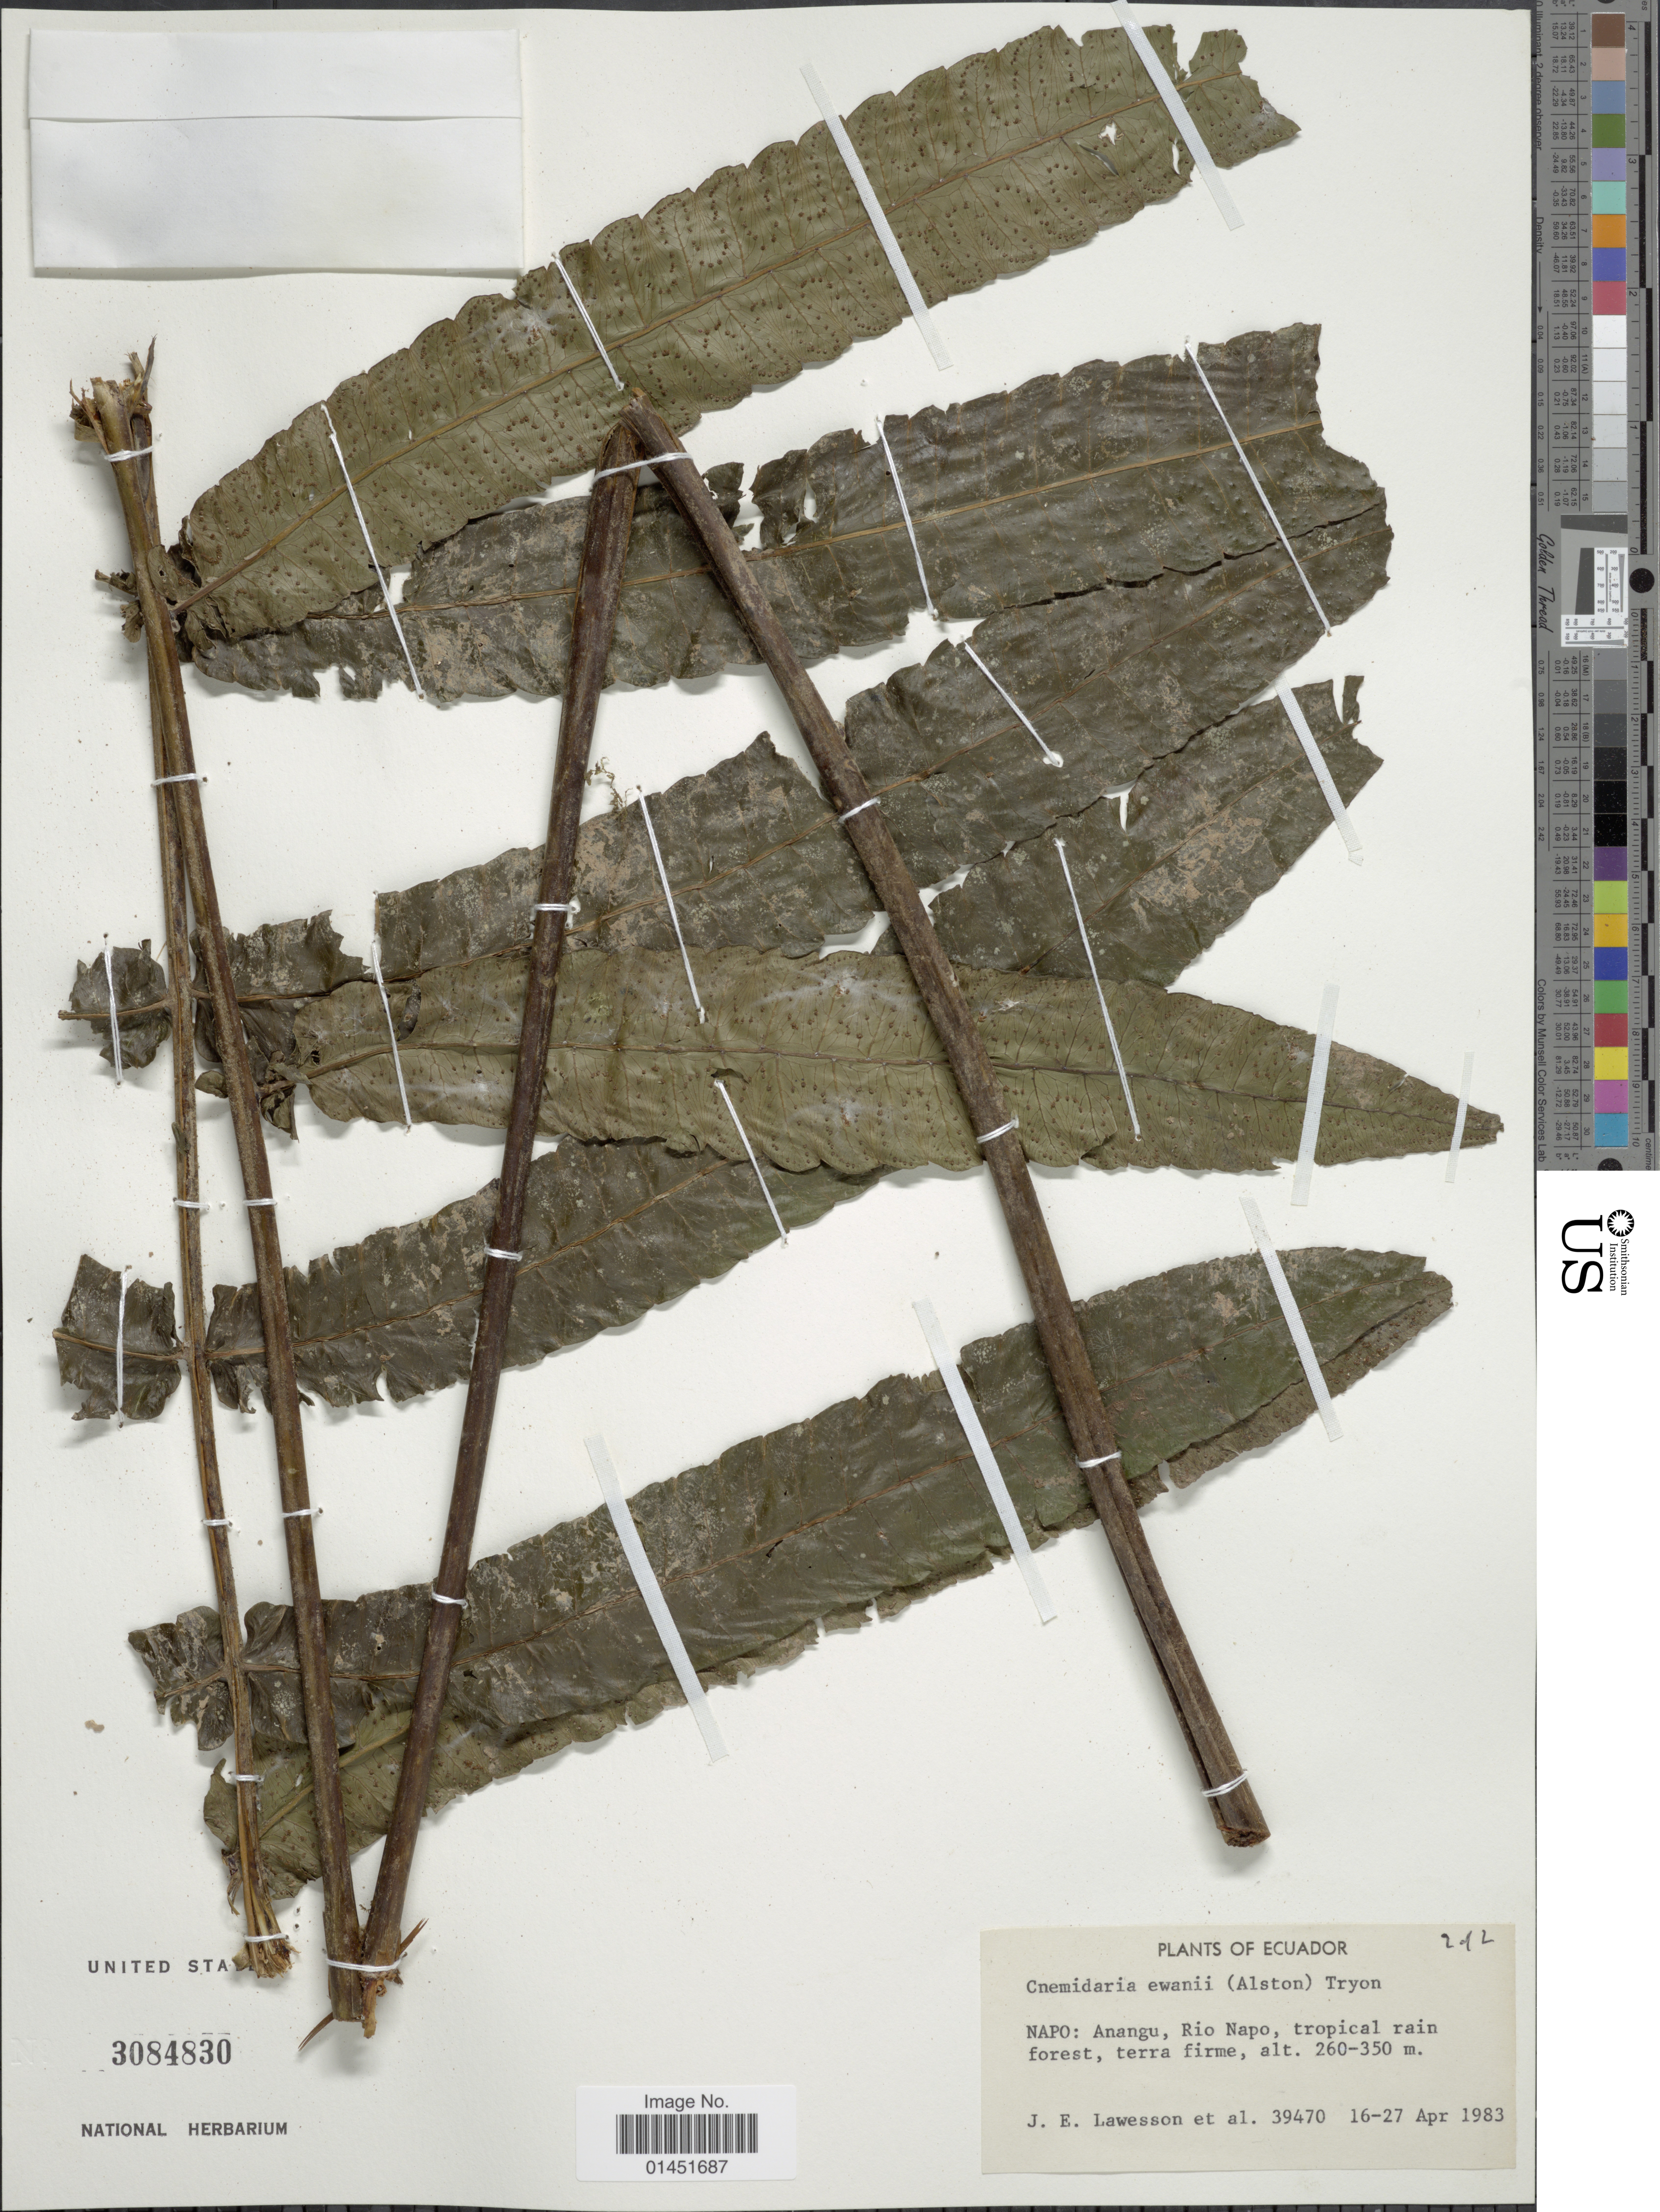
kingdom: Plantae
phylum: Tracheophyta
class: Polypodiopsida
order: Cyatheales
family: Cyatheaceae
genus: Cyathea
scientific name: Cyathea ewanii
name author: Alston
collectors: J. Lawesson & et al.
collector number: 39470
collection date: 1983-04-16/1983-04-27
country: Ecuador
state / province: Napo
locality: Anangu, Rio Napo; Tropical rain forest. Terra firme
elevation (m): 260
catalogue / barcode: US 3084830